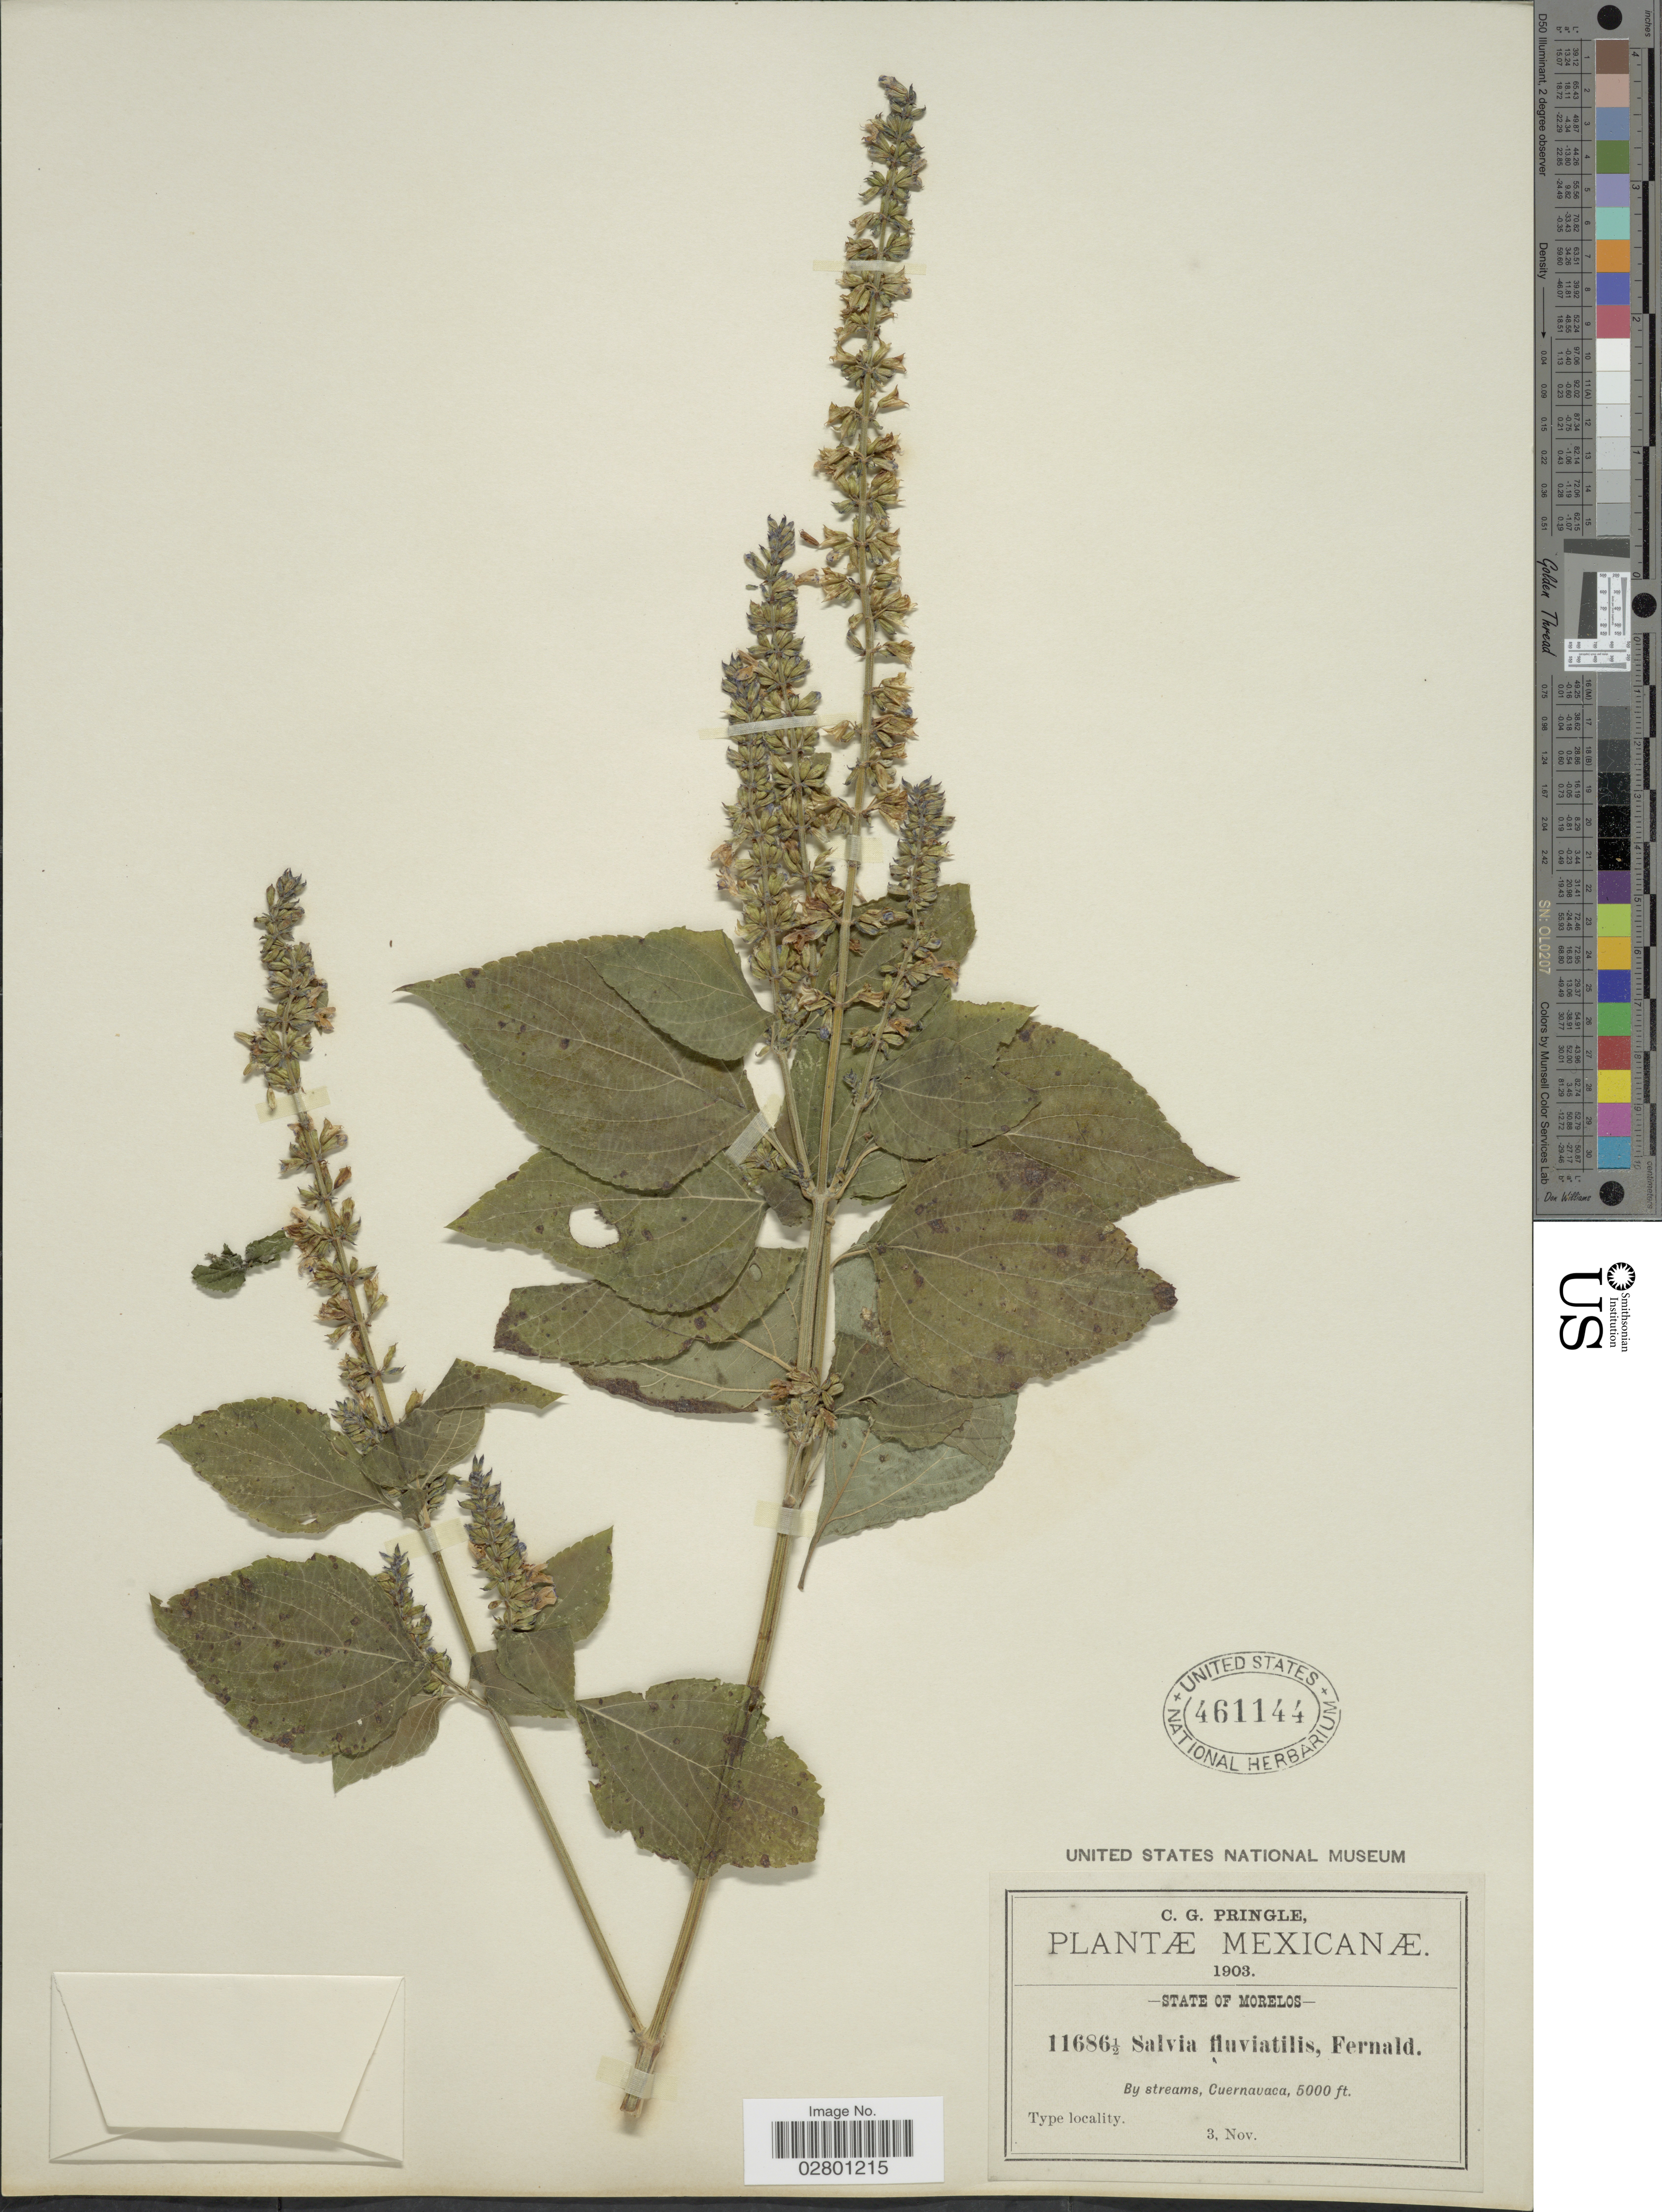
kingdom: Plantae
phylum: Tracheophyta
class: Magnoliopsida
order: Lamiales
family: Lamiaceae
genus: Salvia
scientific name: Salvia fluviatilis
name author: Fernald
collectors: C. G. Pringle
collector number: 11686½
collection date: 1903-11-03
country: Mexico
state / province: Morelos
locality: Mexicanæ. By streams, Cuernavaca.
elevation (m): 1524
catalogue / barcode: US 461144